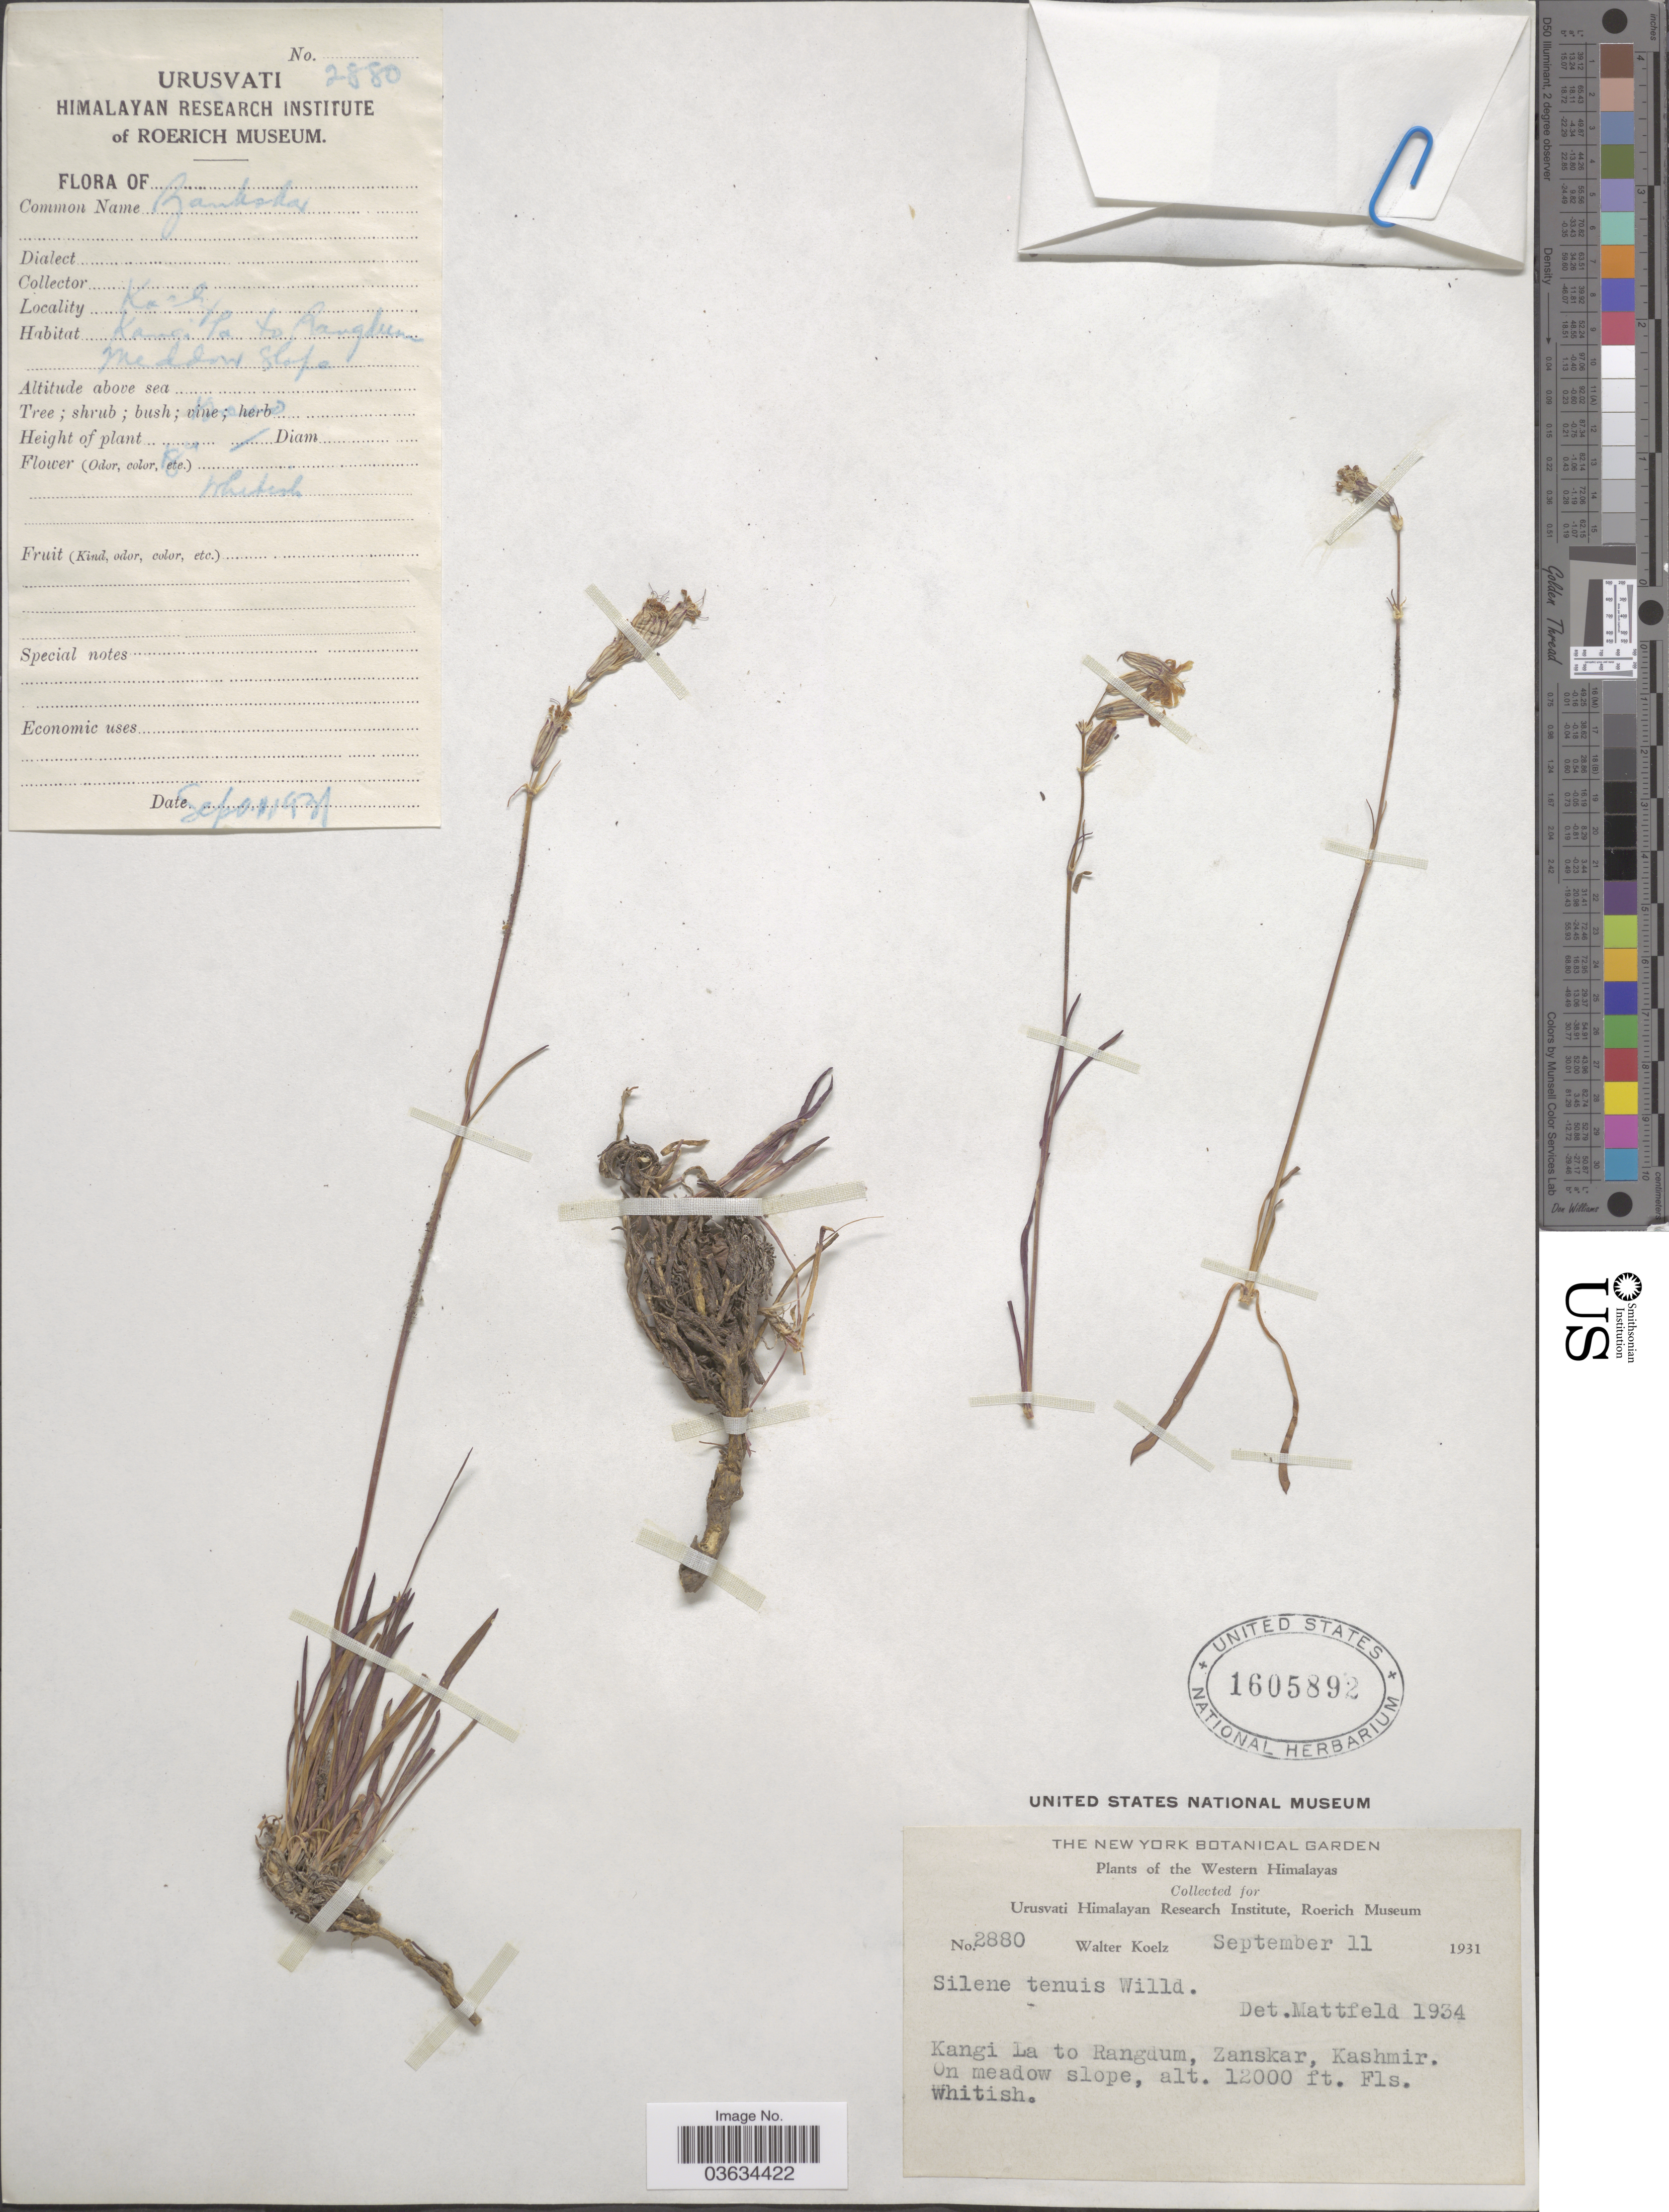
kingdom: Plantae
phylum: Tracheophyta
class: Magnoliopsida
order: Caryophyllales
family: Caryophyllaceae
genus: Silene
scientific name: Silene tenuis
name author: Willd.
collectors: W. N. Koelz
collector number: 2880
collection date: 1931-09-11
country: India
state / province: Jammu and Kashmir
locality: Western Himalayas. Kangi La to Rangdum, Zanskar, Kashmir.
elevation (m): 3658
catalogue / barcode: US 1605892